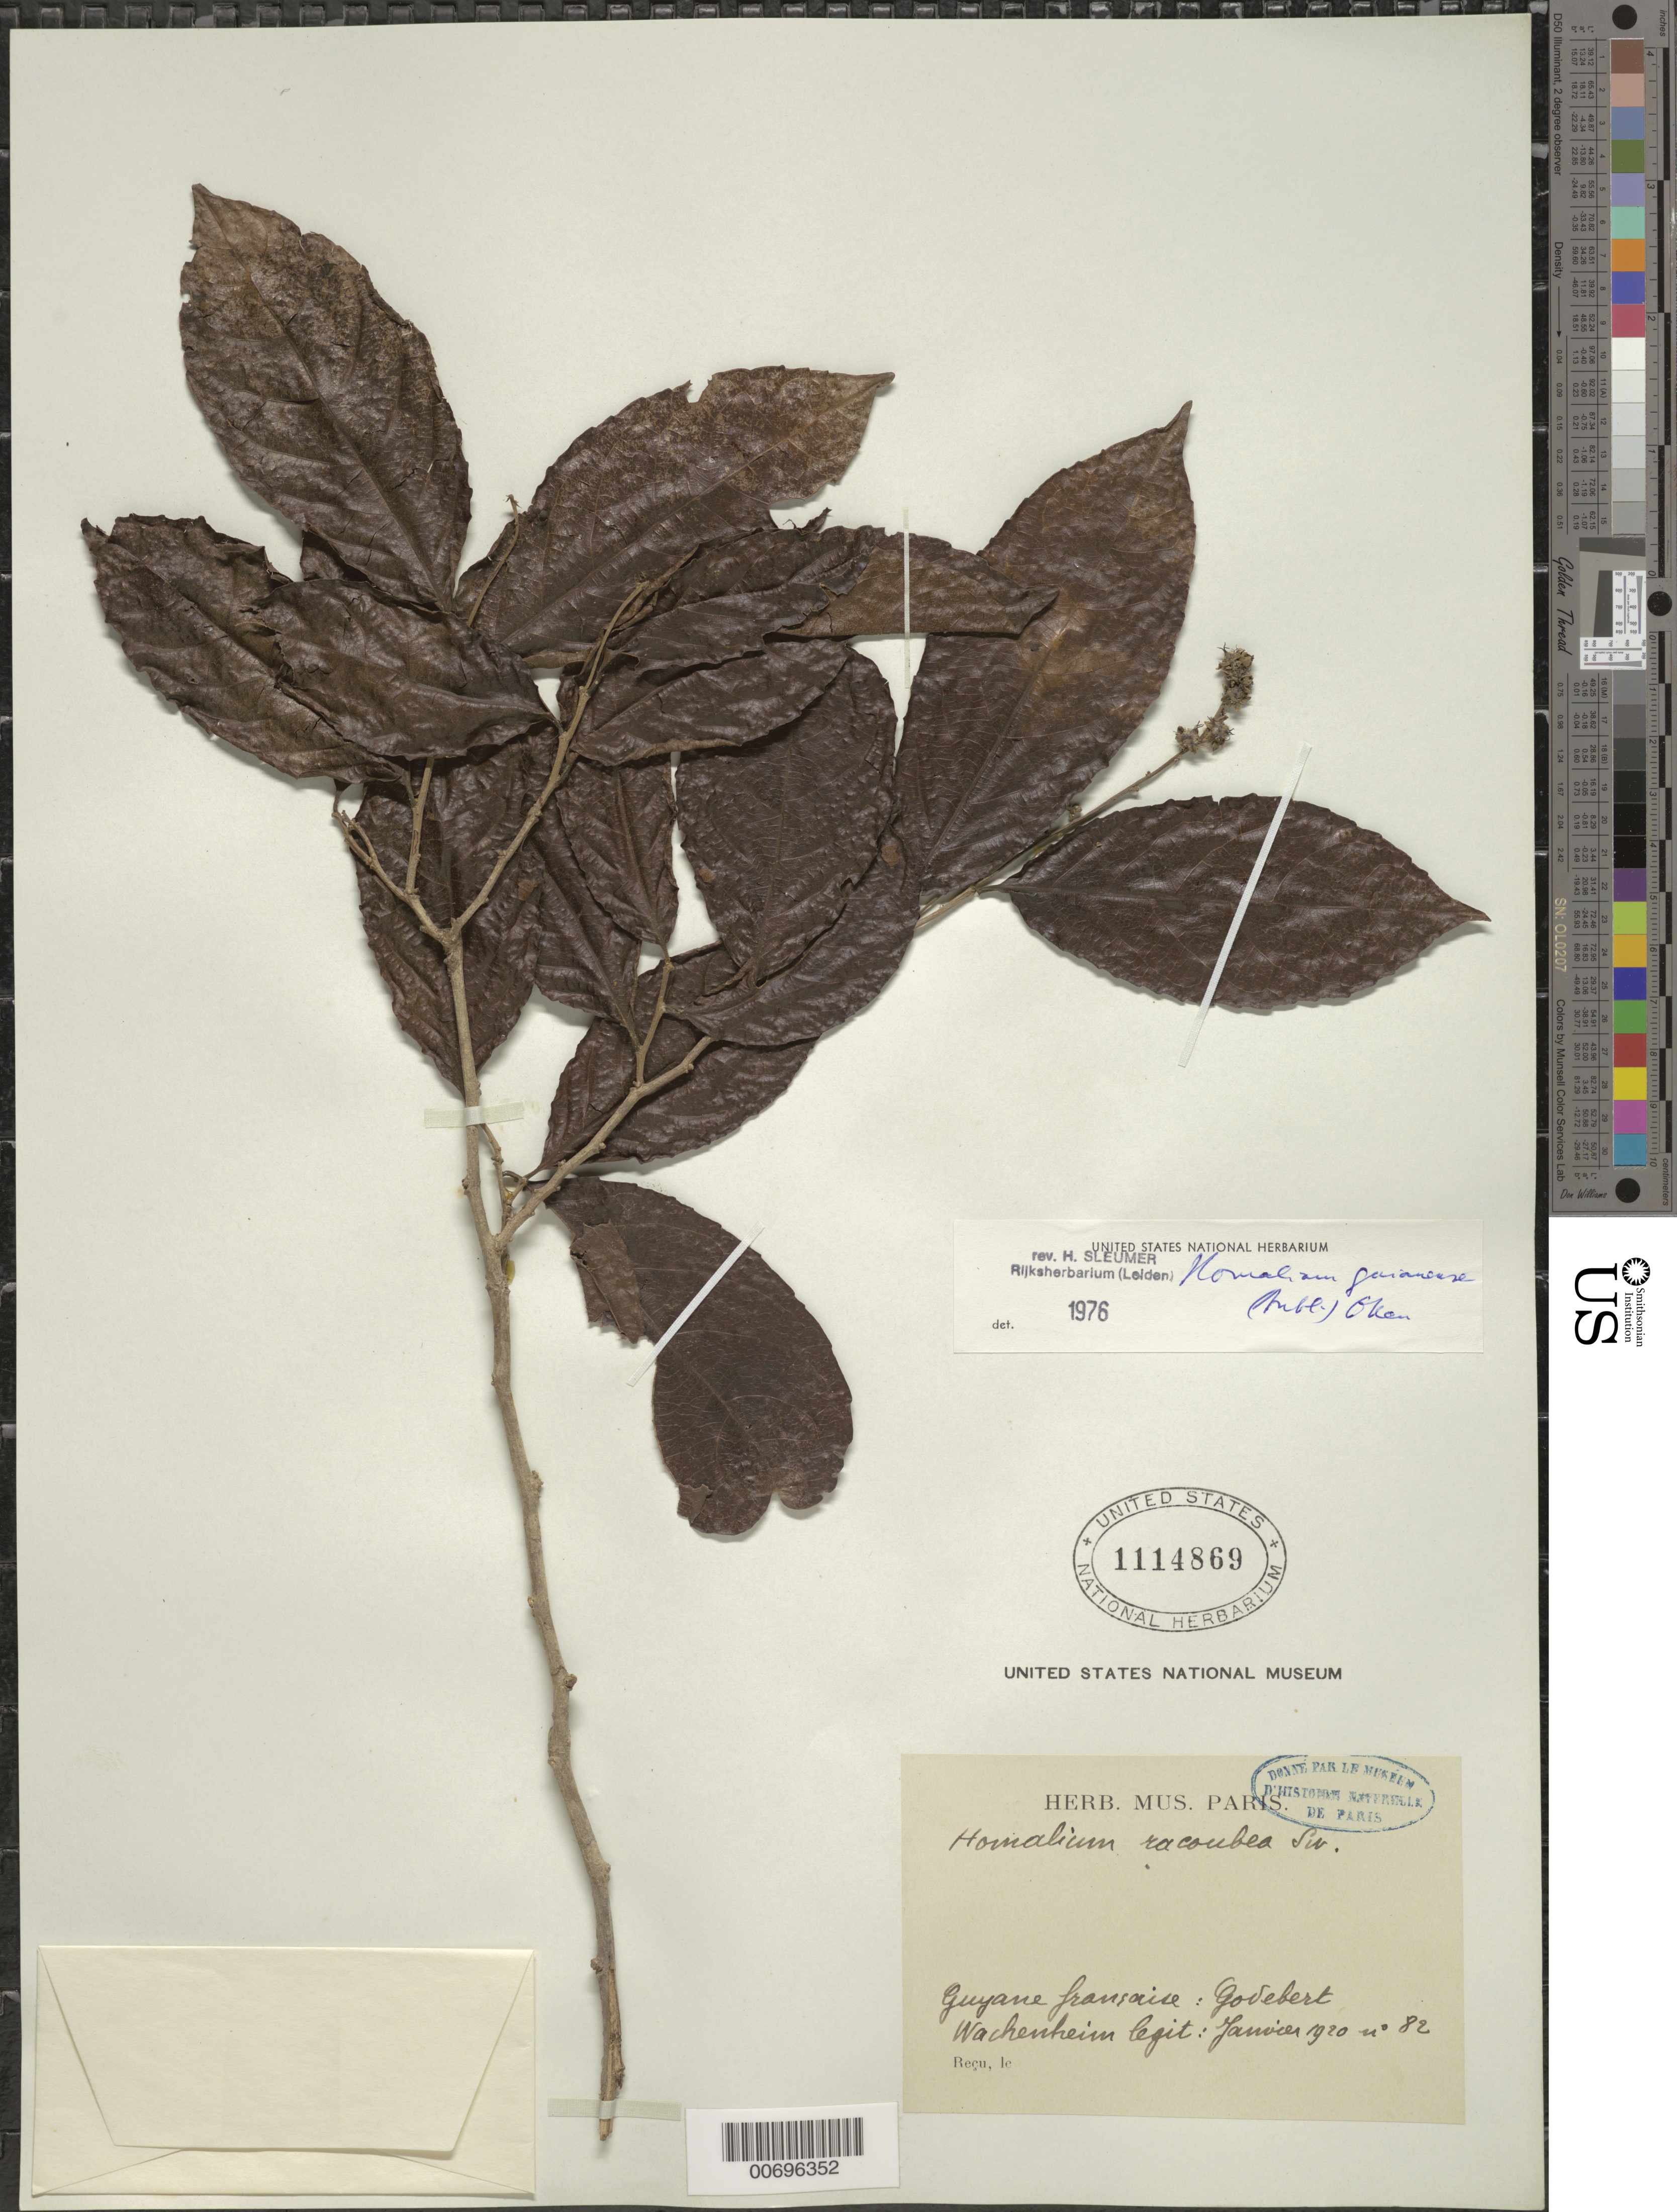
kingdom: Plantae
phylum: Tracheophyta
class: Magnoliopsida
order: Malpighiales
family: Salicaceae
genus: Homalium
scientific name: Homalium guianense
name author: (Aubl.) Oken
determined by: Sleumer, H. O.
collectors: G. Wachenheim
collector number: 82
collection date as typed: Jan-20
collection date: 1920-01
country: French Guiana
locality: Godebert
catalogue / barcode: US 1114869